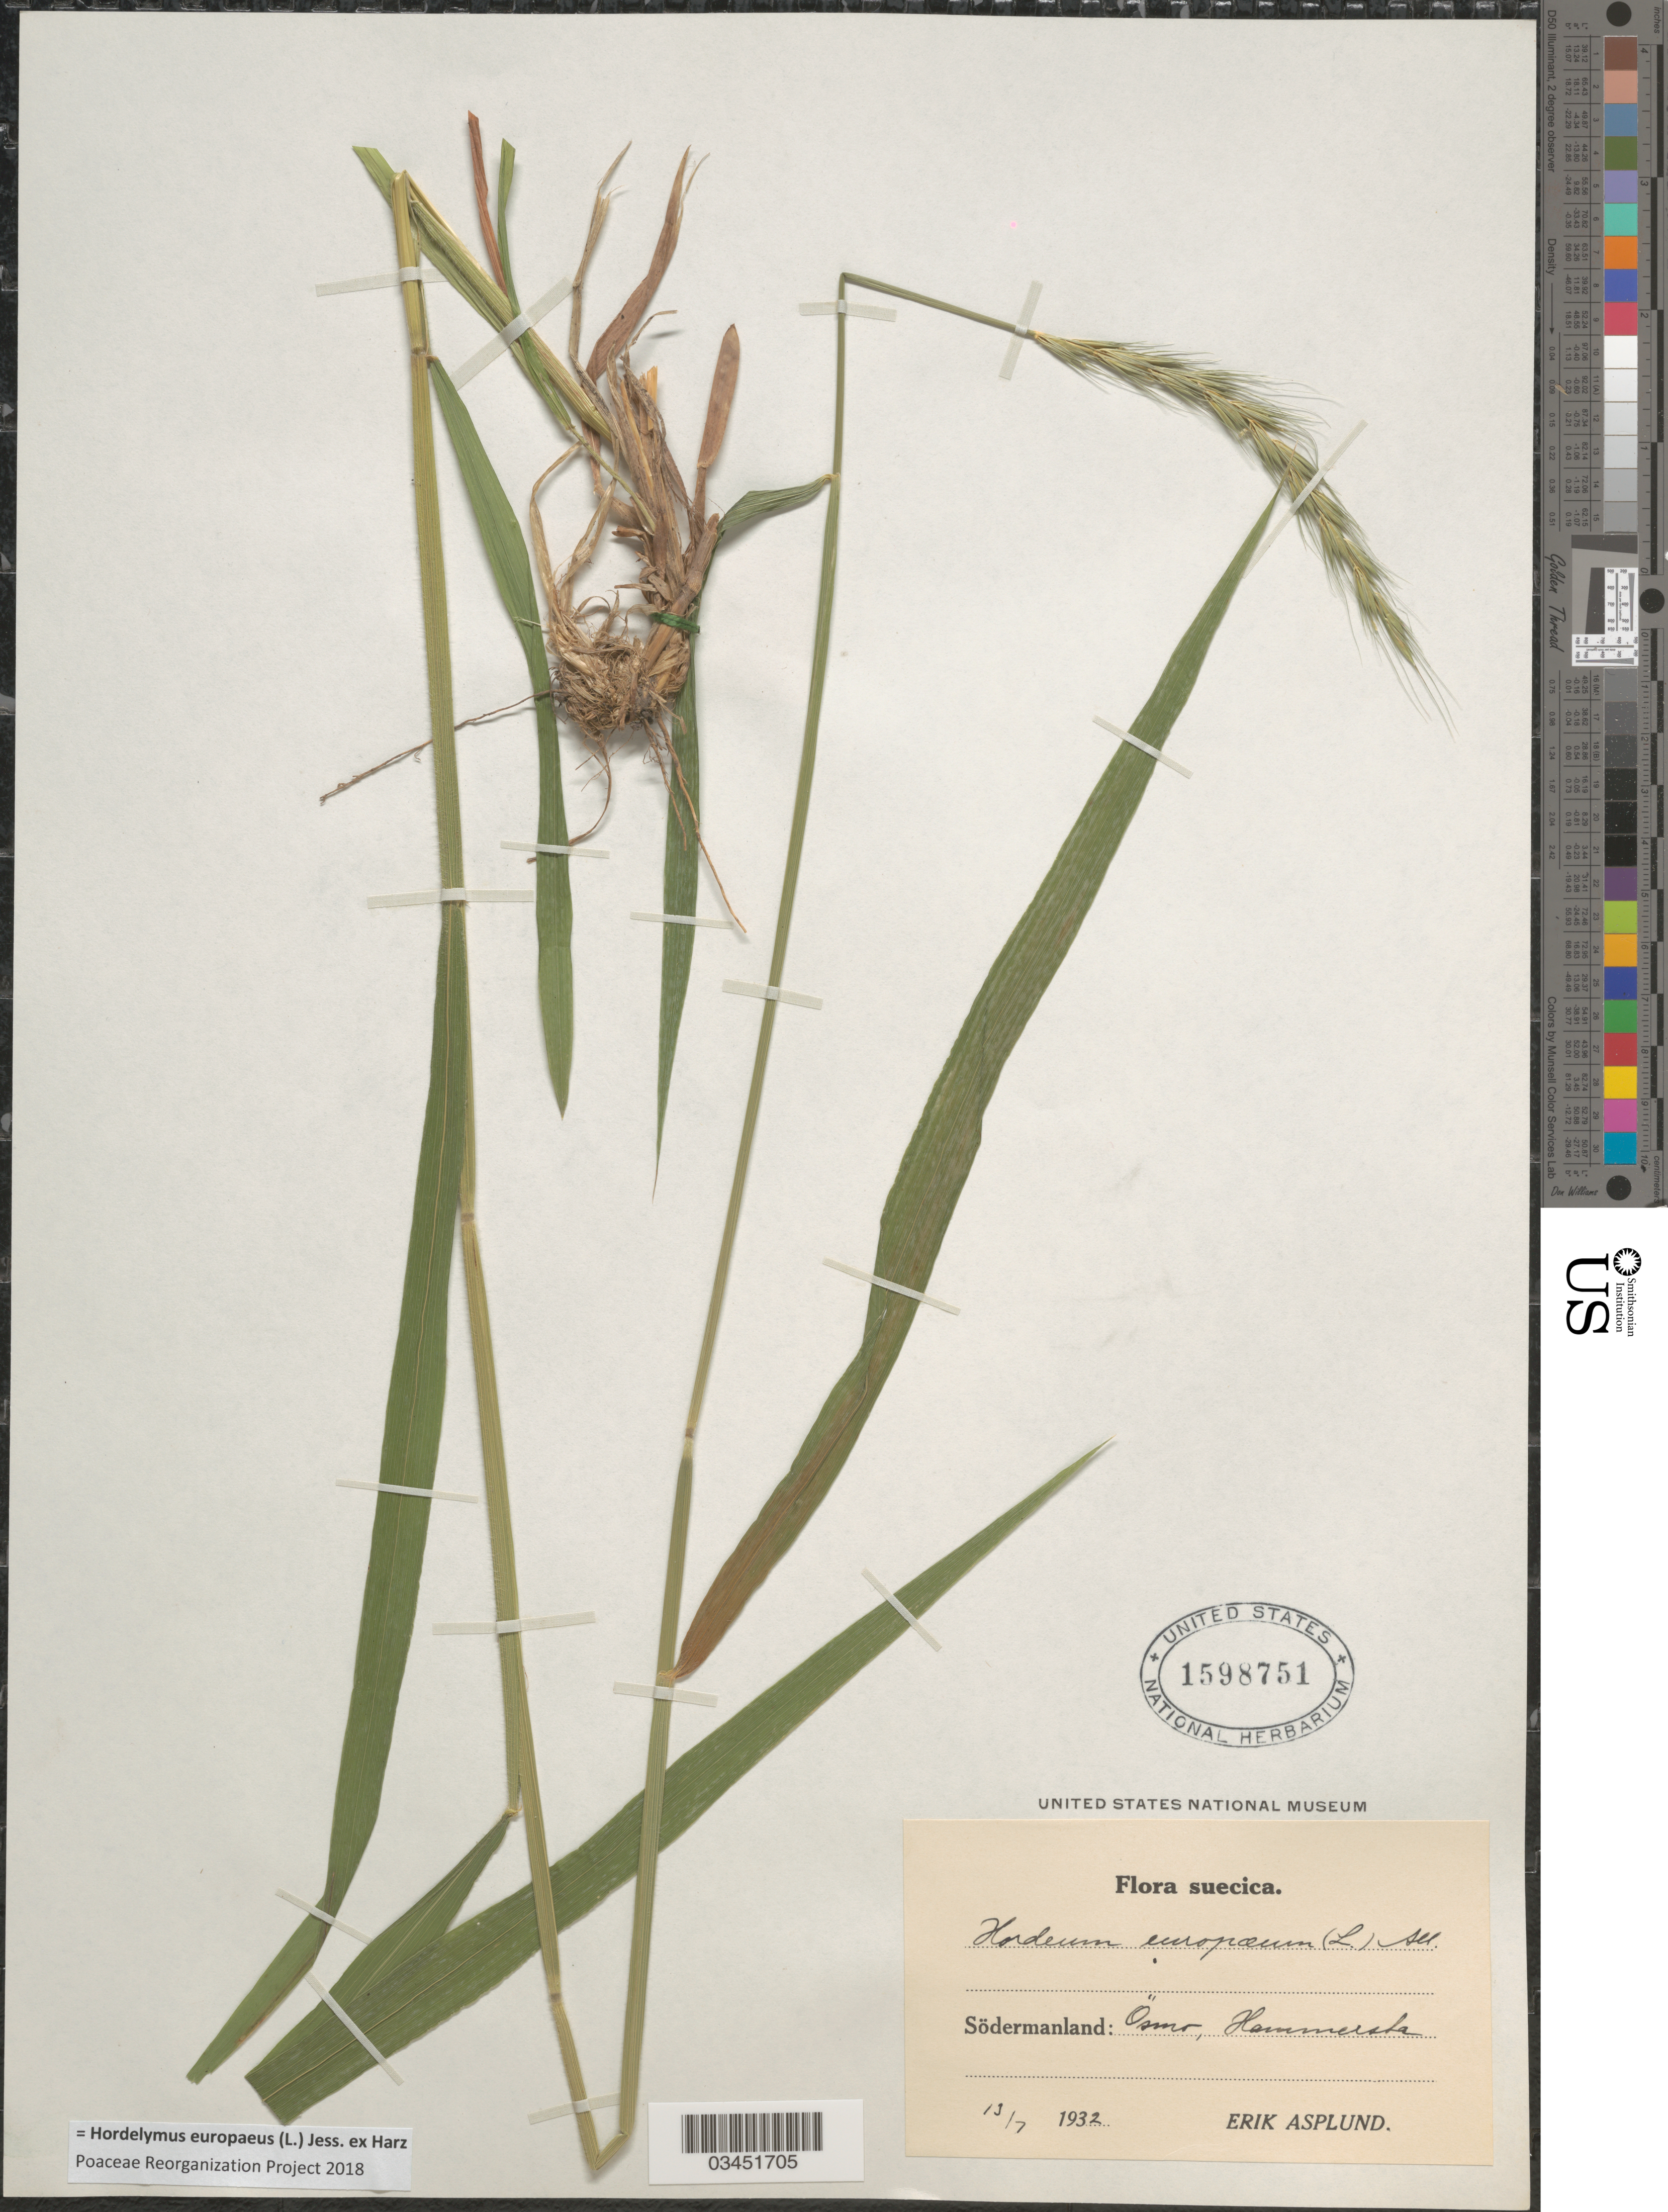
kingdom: Plantae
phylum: Tracheophyta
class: Liliopsida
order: Poales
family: Poaceae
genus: Hordelymus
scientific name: Hordelymus europaeus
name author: (L.) Jess. ex Harz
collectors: E. Asplund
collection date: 1932-07-13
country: Sweden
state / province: Sodermanland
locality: Suecica. Södermanland: Ösmo, Hammersta.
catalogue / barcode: US 1598751